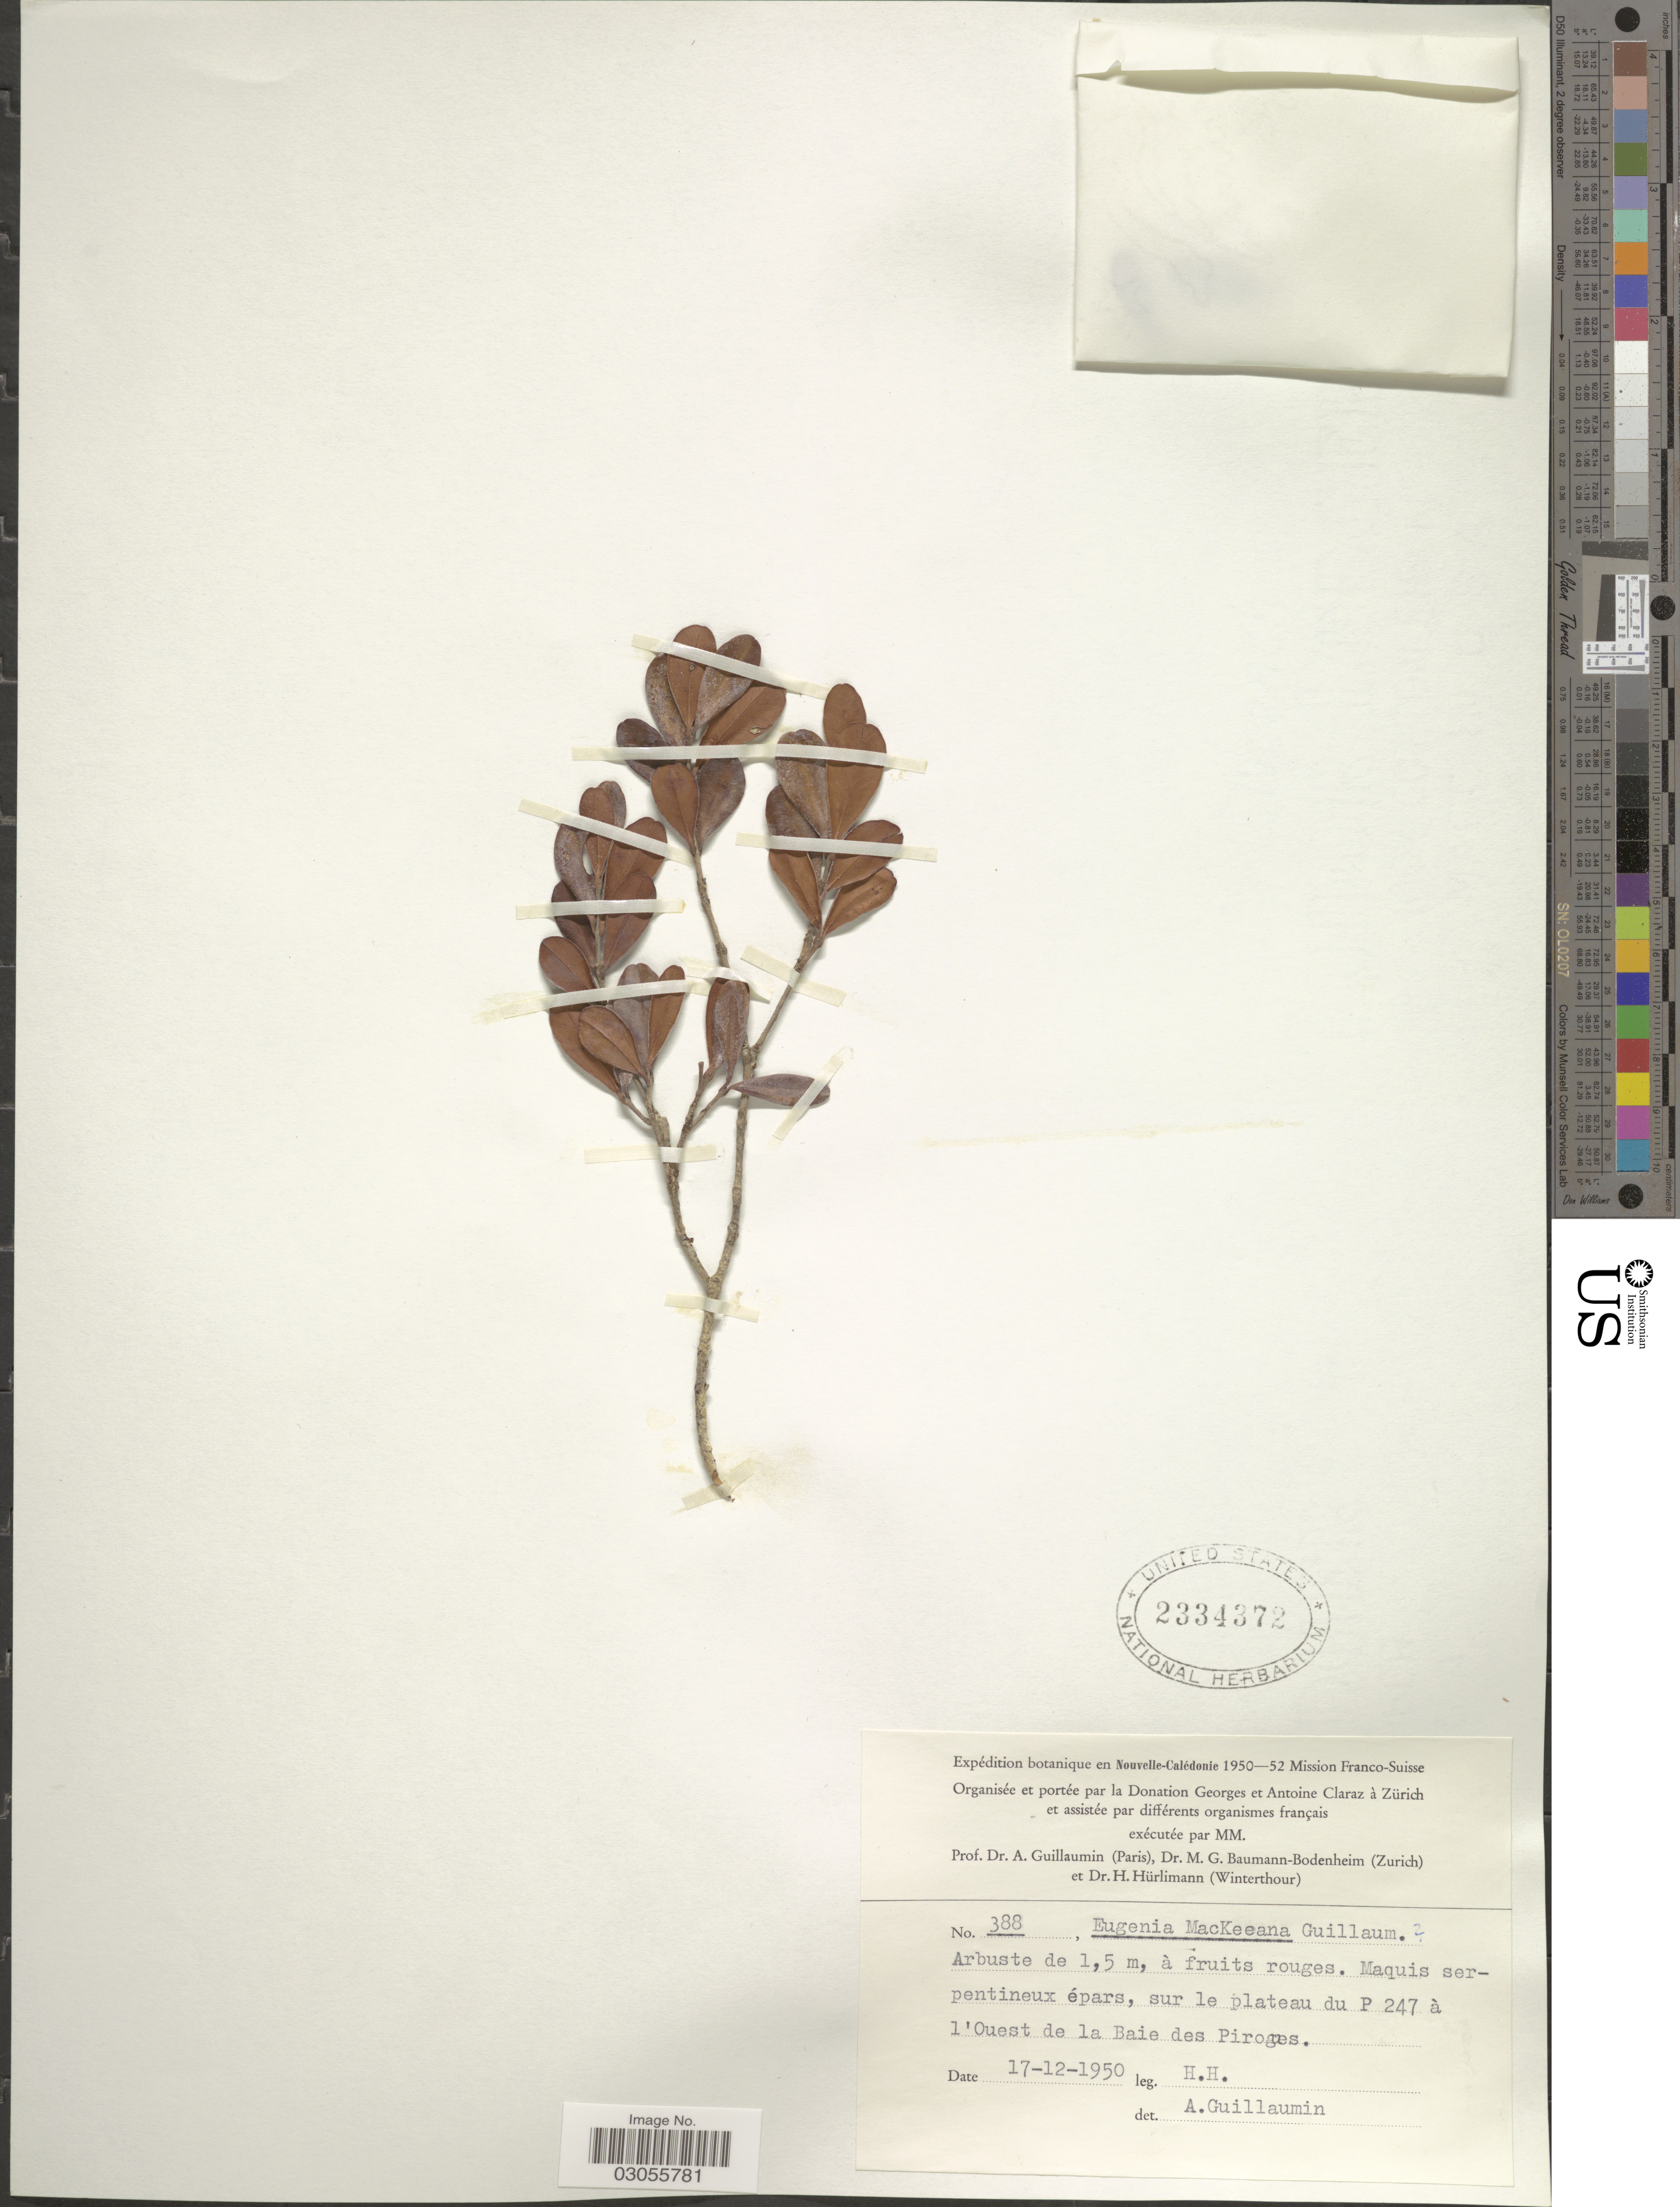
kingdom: Plantae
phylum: Tracheophyta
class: Magnoliopsida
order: Myrtales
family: Myrtaceae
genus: Eugenia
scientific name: Eugenia mackeeana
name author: Guillaumin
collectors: H. Hürlimann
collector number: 388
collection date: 1950-12-17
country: New Caledonia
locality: En Nouvelle-Calédonie. Maquis serpentineux épars, sur le plateau du P 247 à l'Ouest de la Baie des Pirogues.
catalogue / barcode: US 2334372